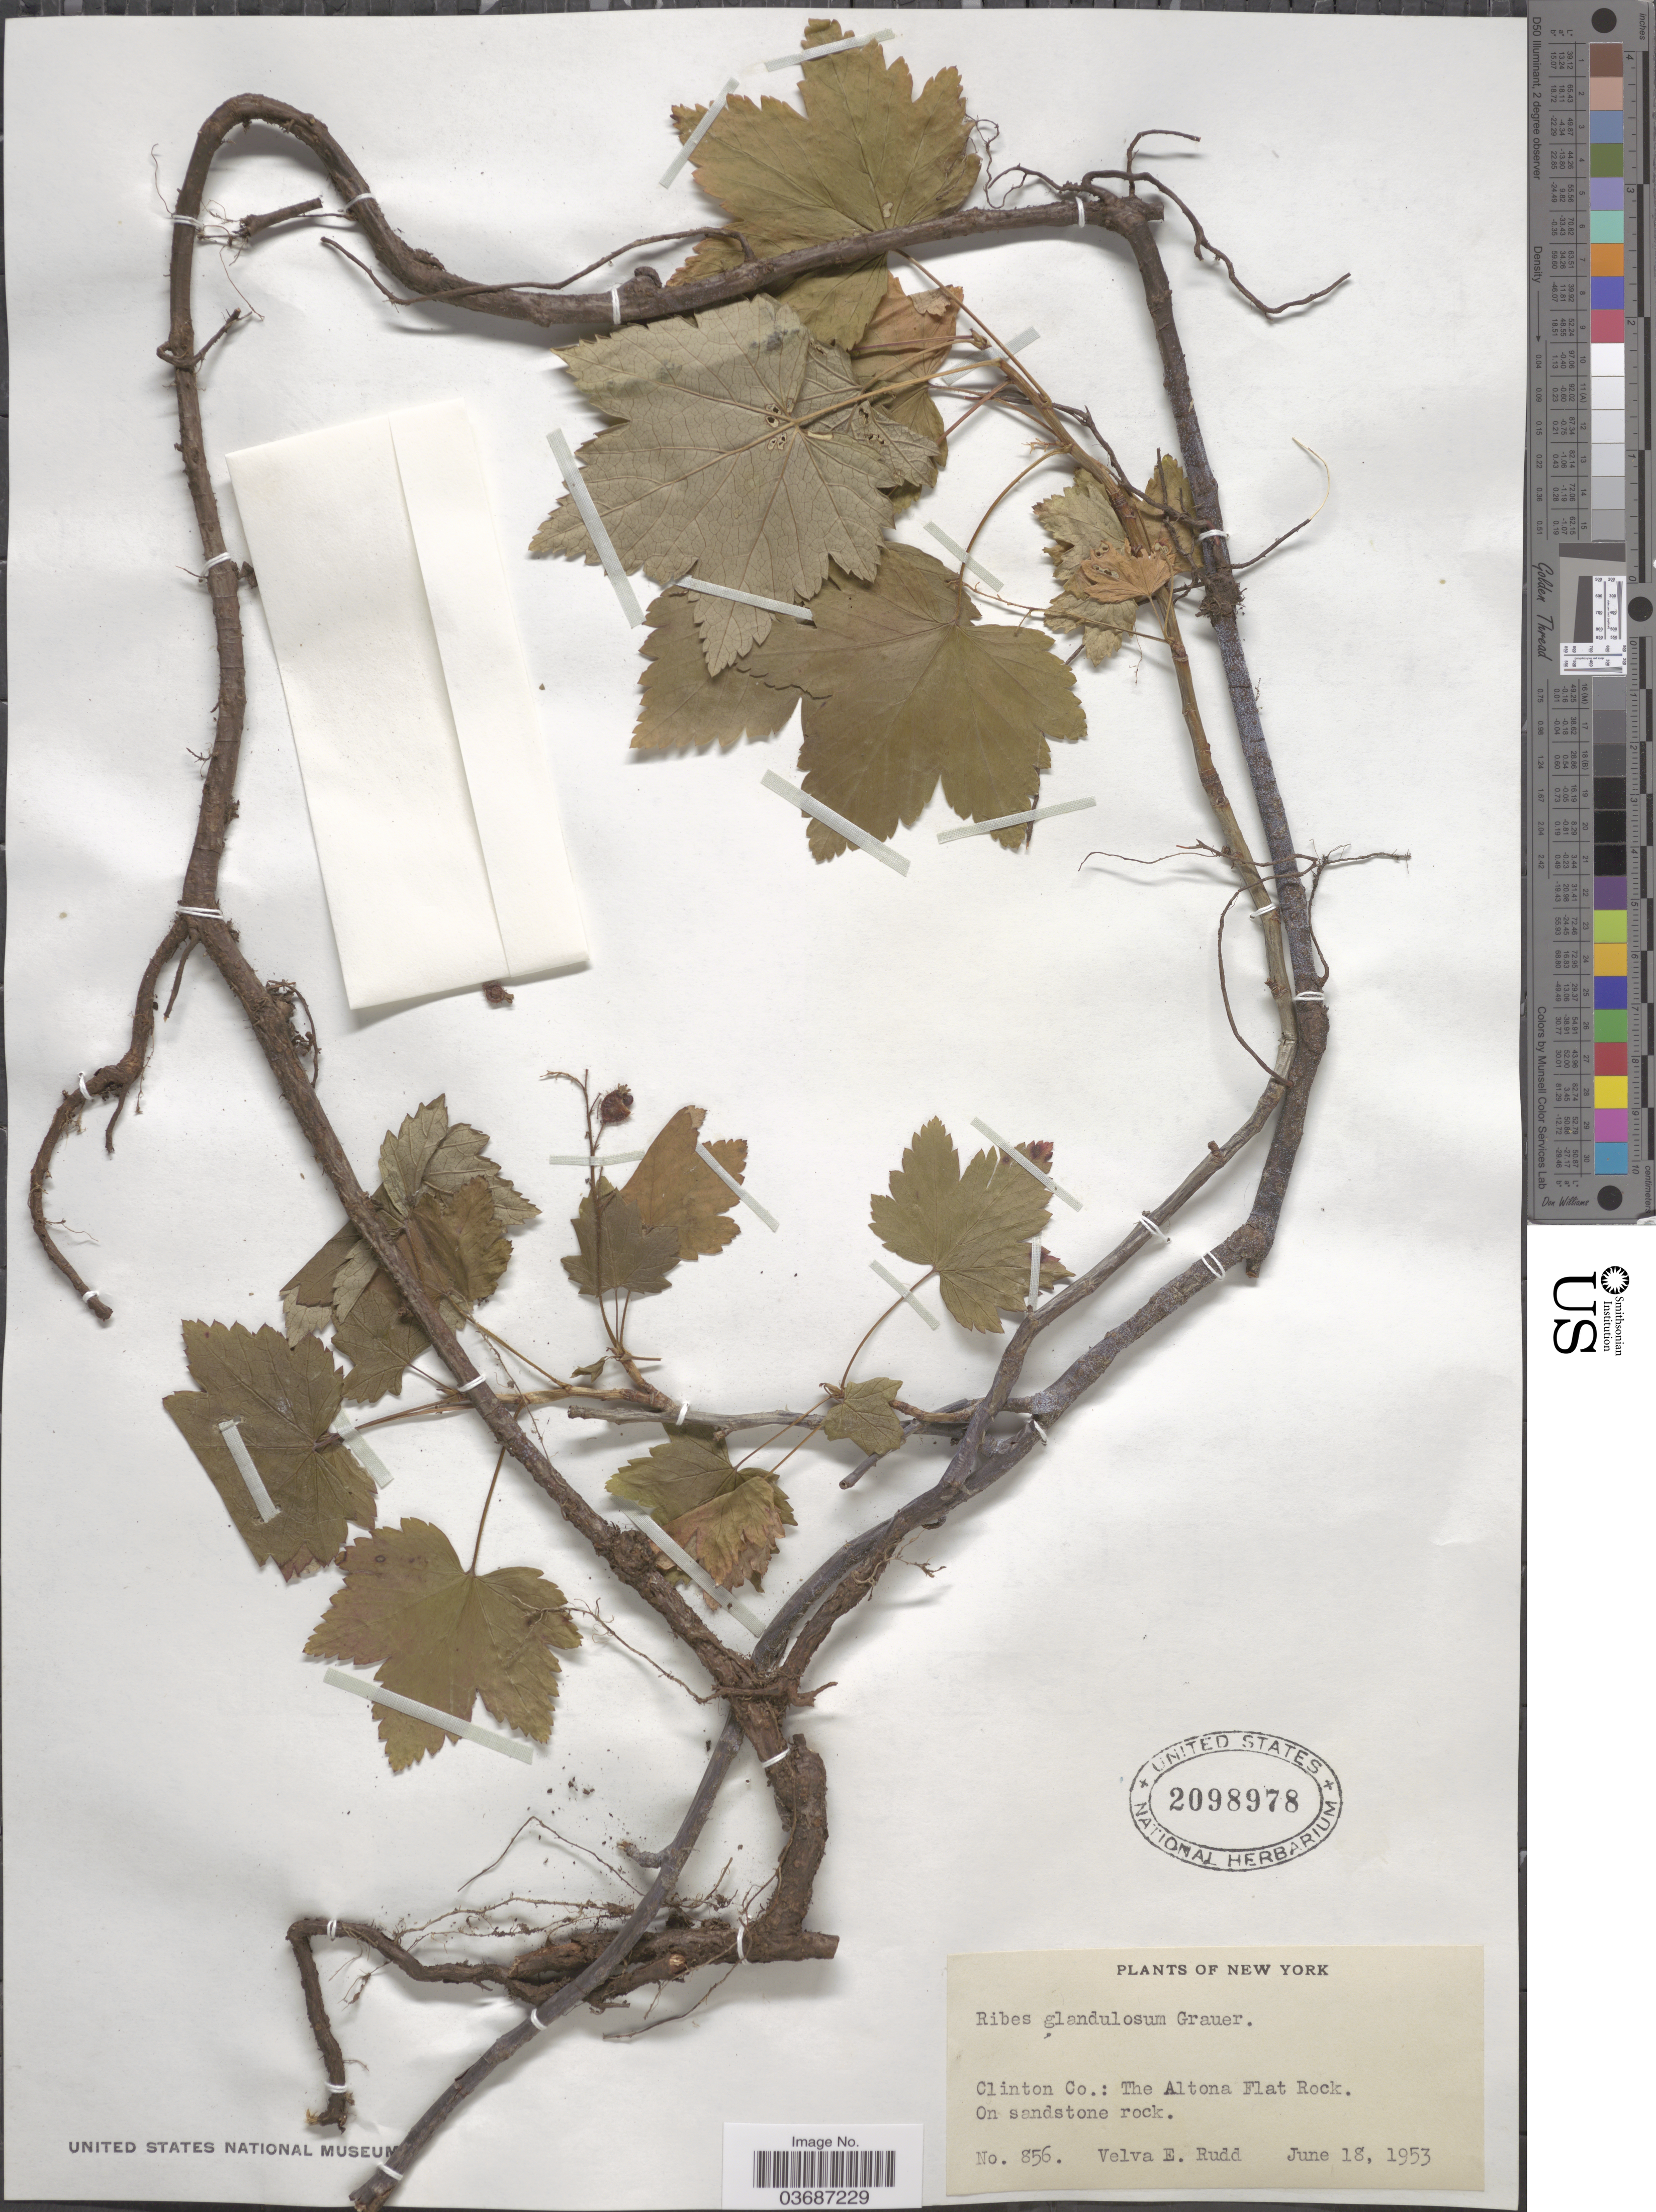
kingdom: Plantae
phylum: Tracheophyta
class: Magnoliopsida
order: Saxifragales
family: Grossulariaceae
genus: Ribes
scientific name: Ribes glandulosum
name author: Ruiz & Pav.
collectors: V. E. Rudd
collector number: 856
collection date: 1953-06-18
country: United States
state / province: New York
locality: Clinton Co.: The Altona Flat Rock. On sandstone rock.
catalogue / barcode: US 2098978